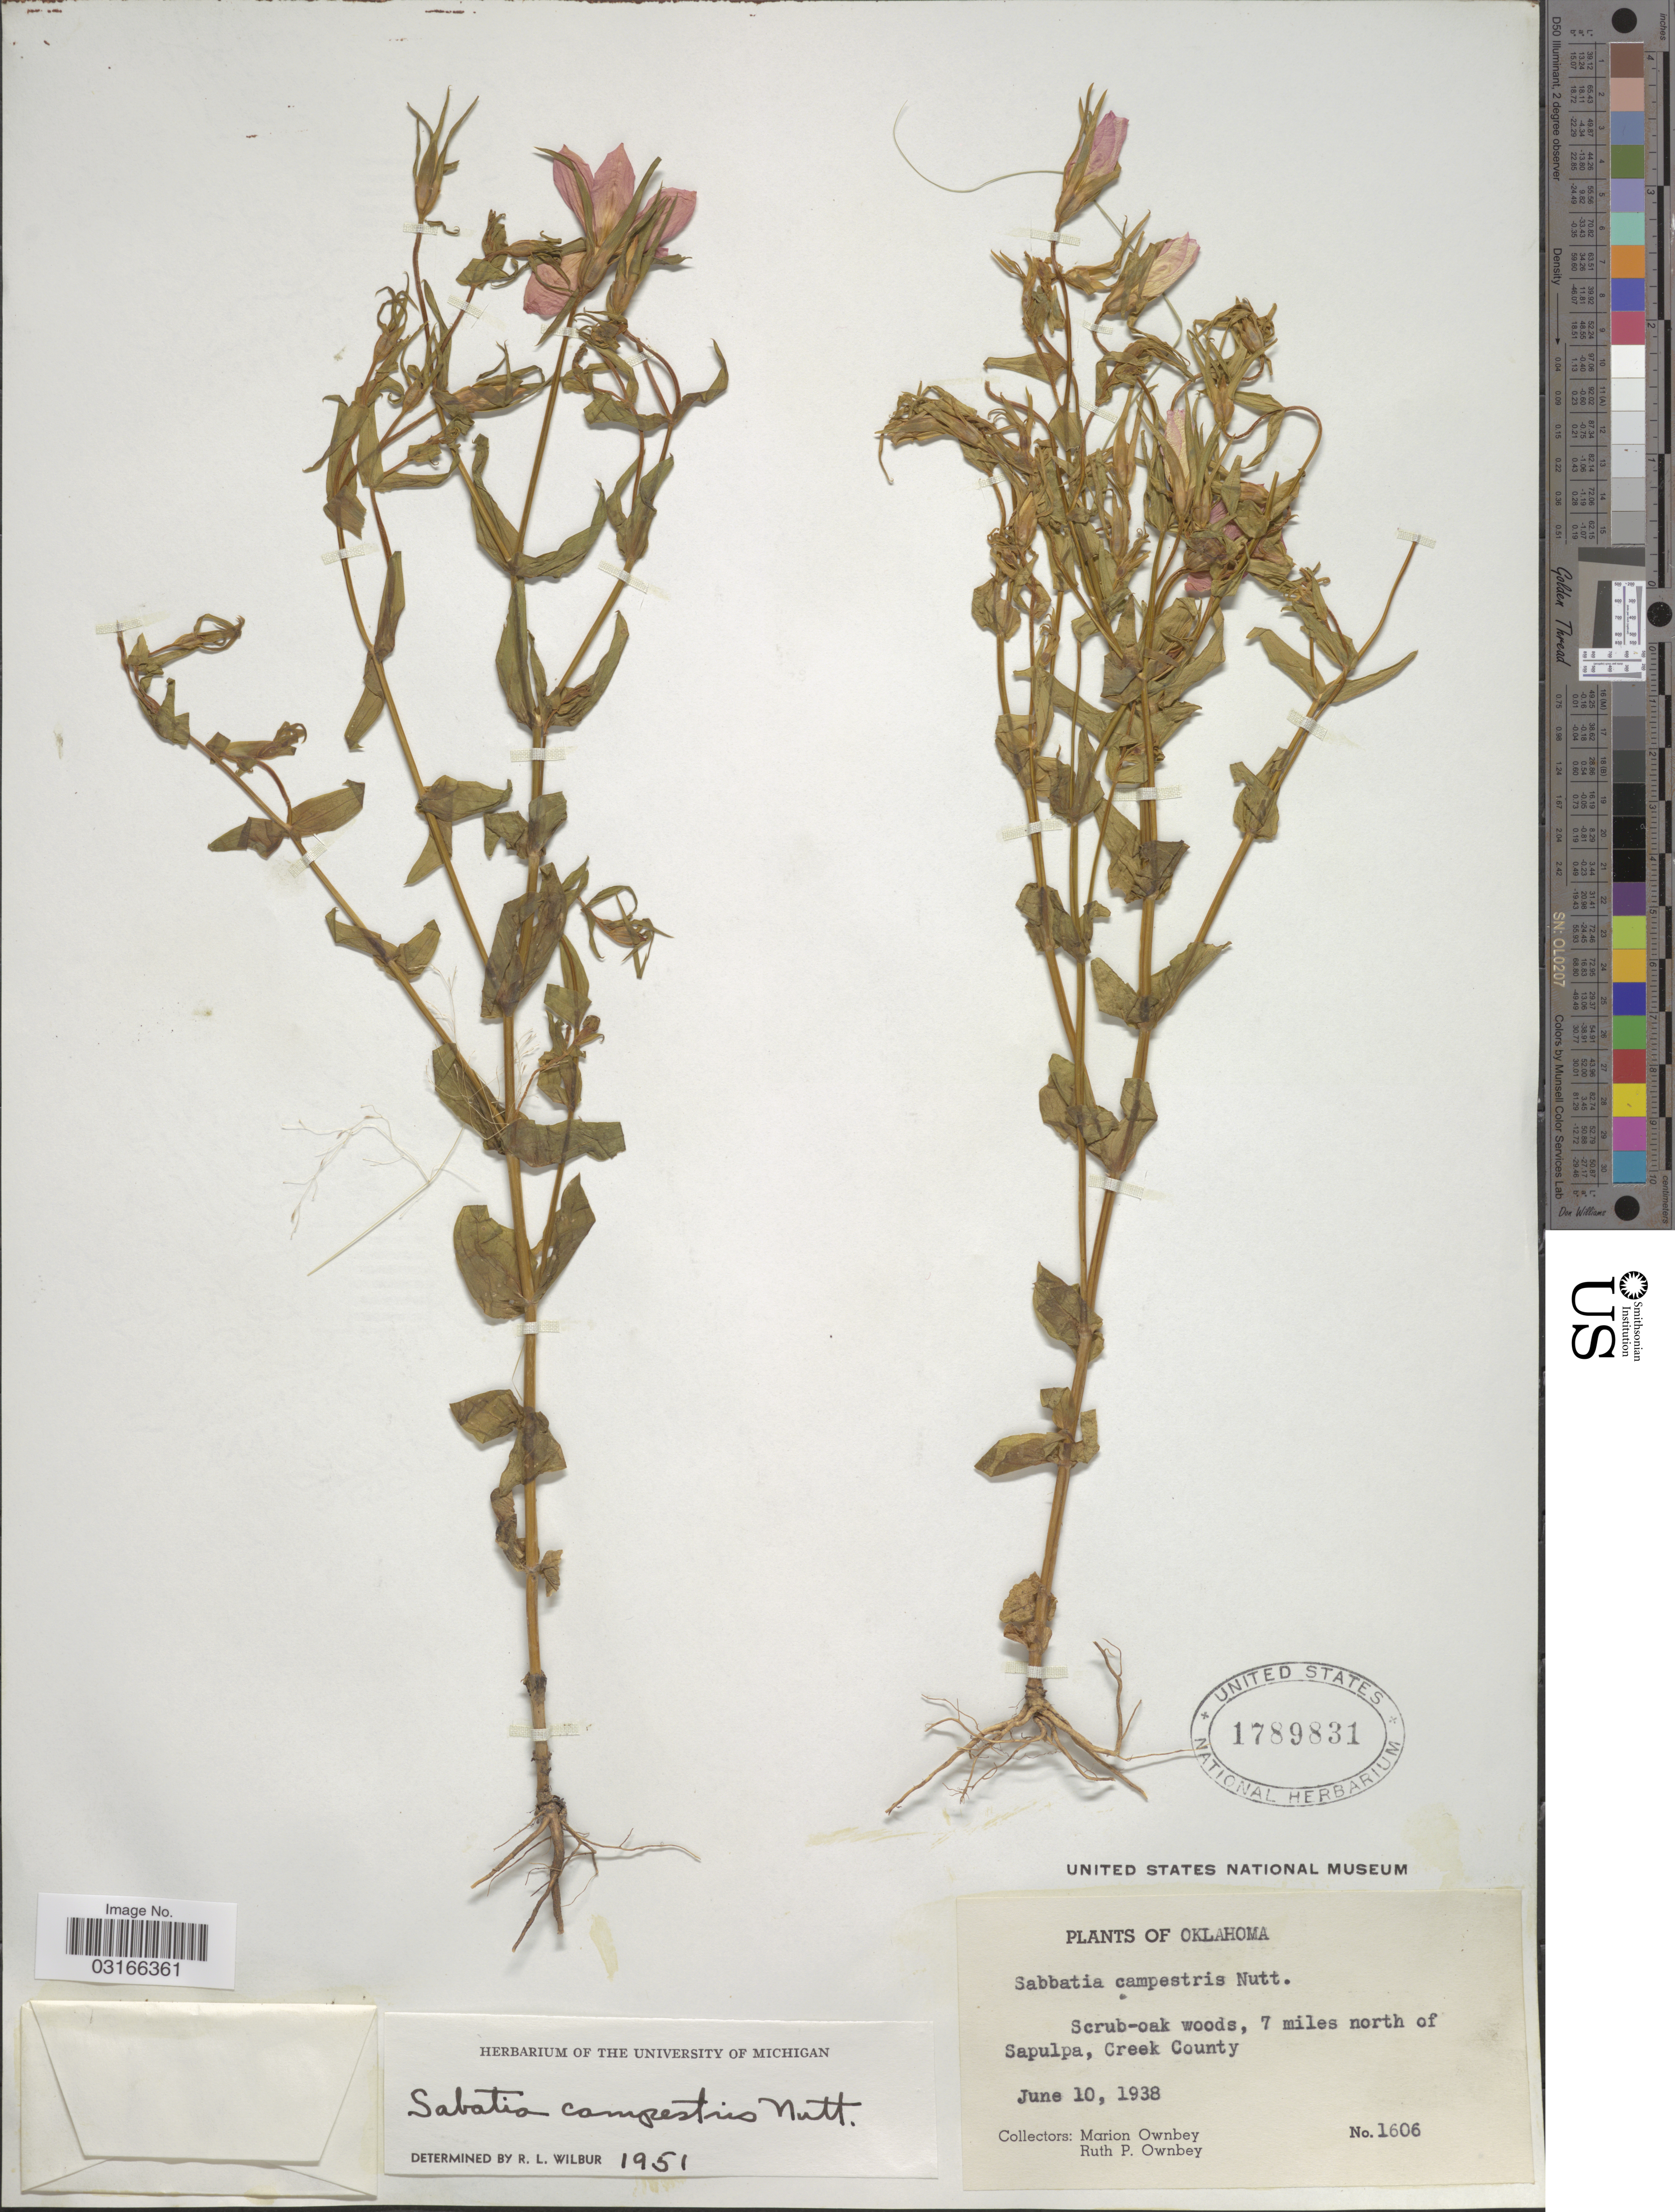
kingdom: Plantae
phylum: Tracheophyta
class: Magnoliopsida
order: Gentianales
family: Gentianaceae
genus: Sabatia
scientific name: Sabatia campestris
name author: Nutt.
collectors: M. Ownbey & R. Ownbey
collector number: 1606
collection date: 1938-06-10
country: United States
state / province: Oklahoma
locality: Scrub-oak woods, 7 miles north of Sapulpa, Creek County.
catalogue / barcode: US 1789831